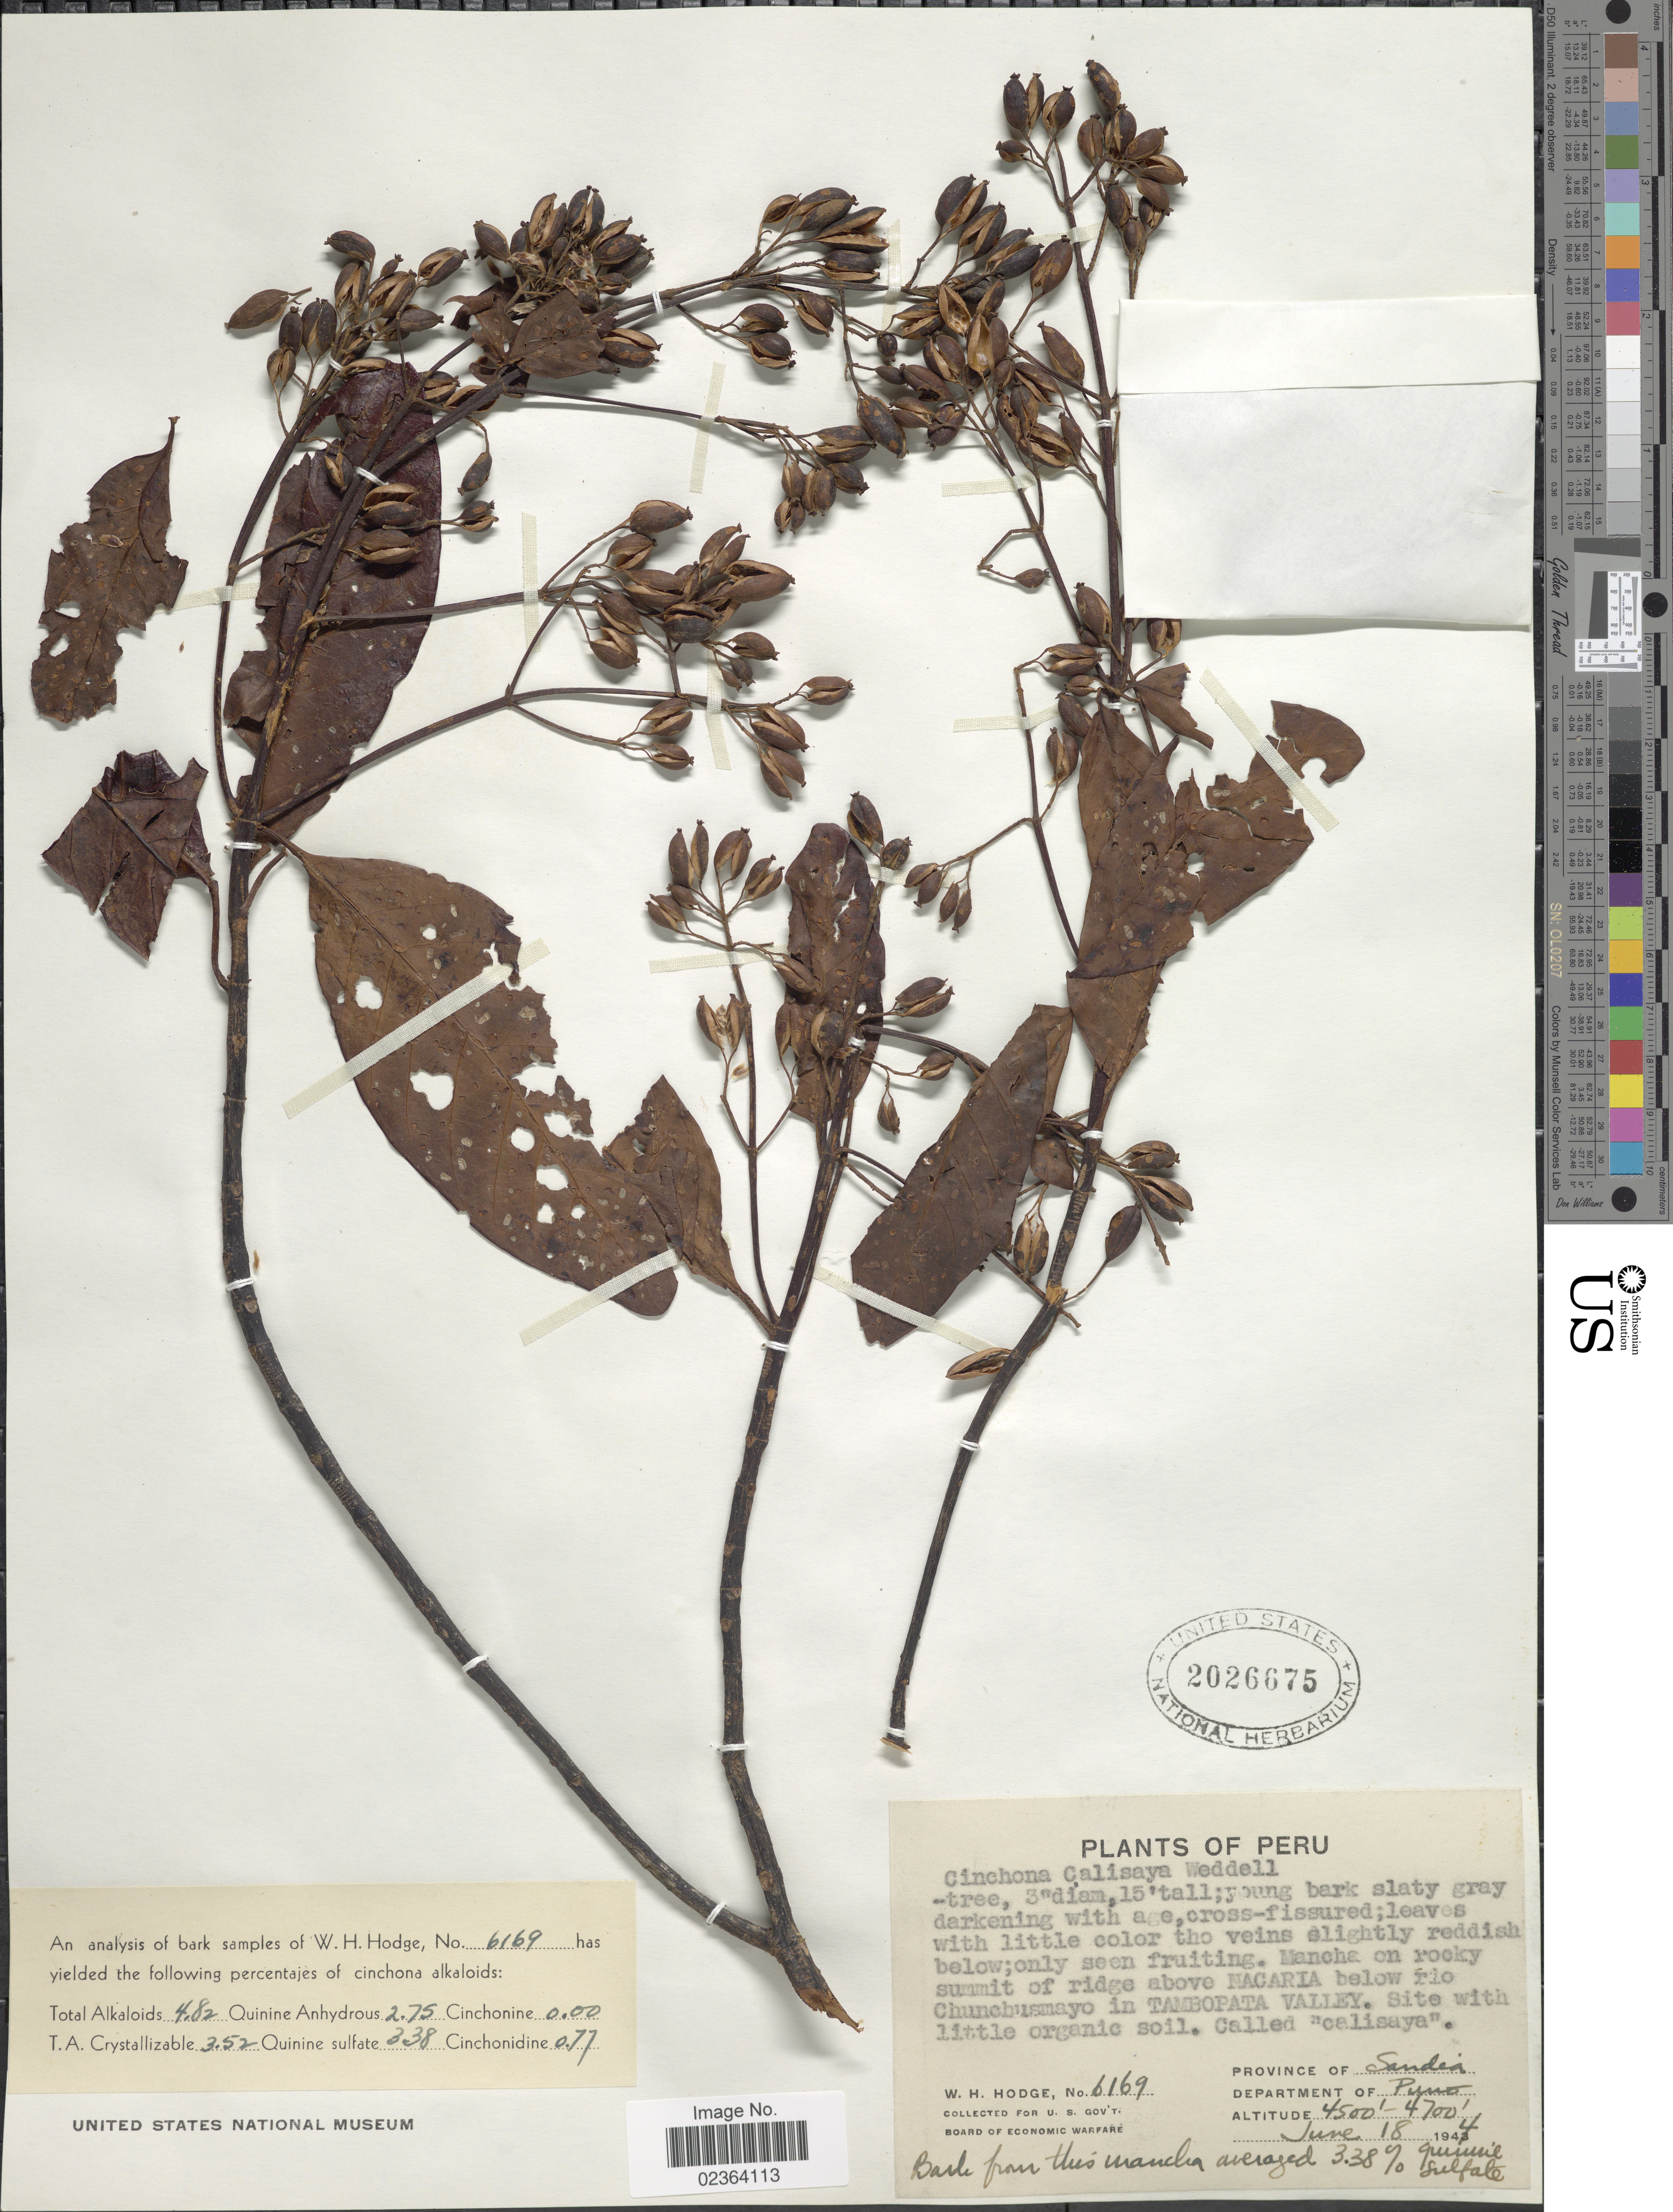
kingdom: Plantae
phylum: Tracheophyta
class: Magnoliopsida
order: Gentianales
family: Rubiaceae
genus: Cinchona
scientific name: Cinchona calisaya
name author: Wedd.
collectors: W. Hodge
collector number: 6169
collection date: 1944-06-18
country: Peru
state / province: Puno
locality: Province of Sandia, Department of Puno, Mancha on rocky summit of ridge above Nacaria below rio Chunchusmayo in Tambopata Valley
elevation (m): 1372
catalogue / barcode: US 2026675